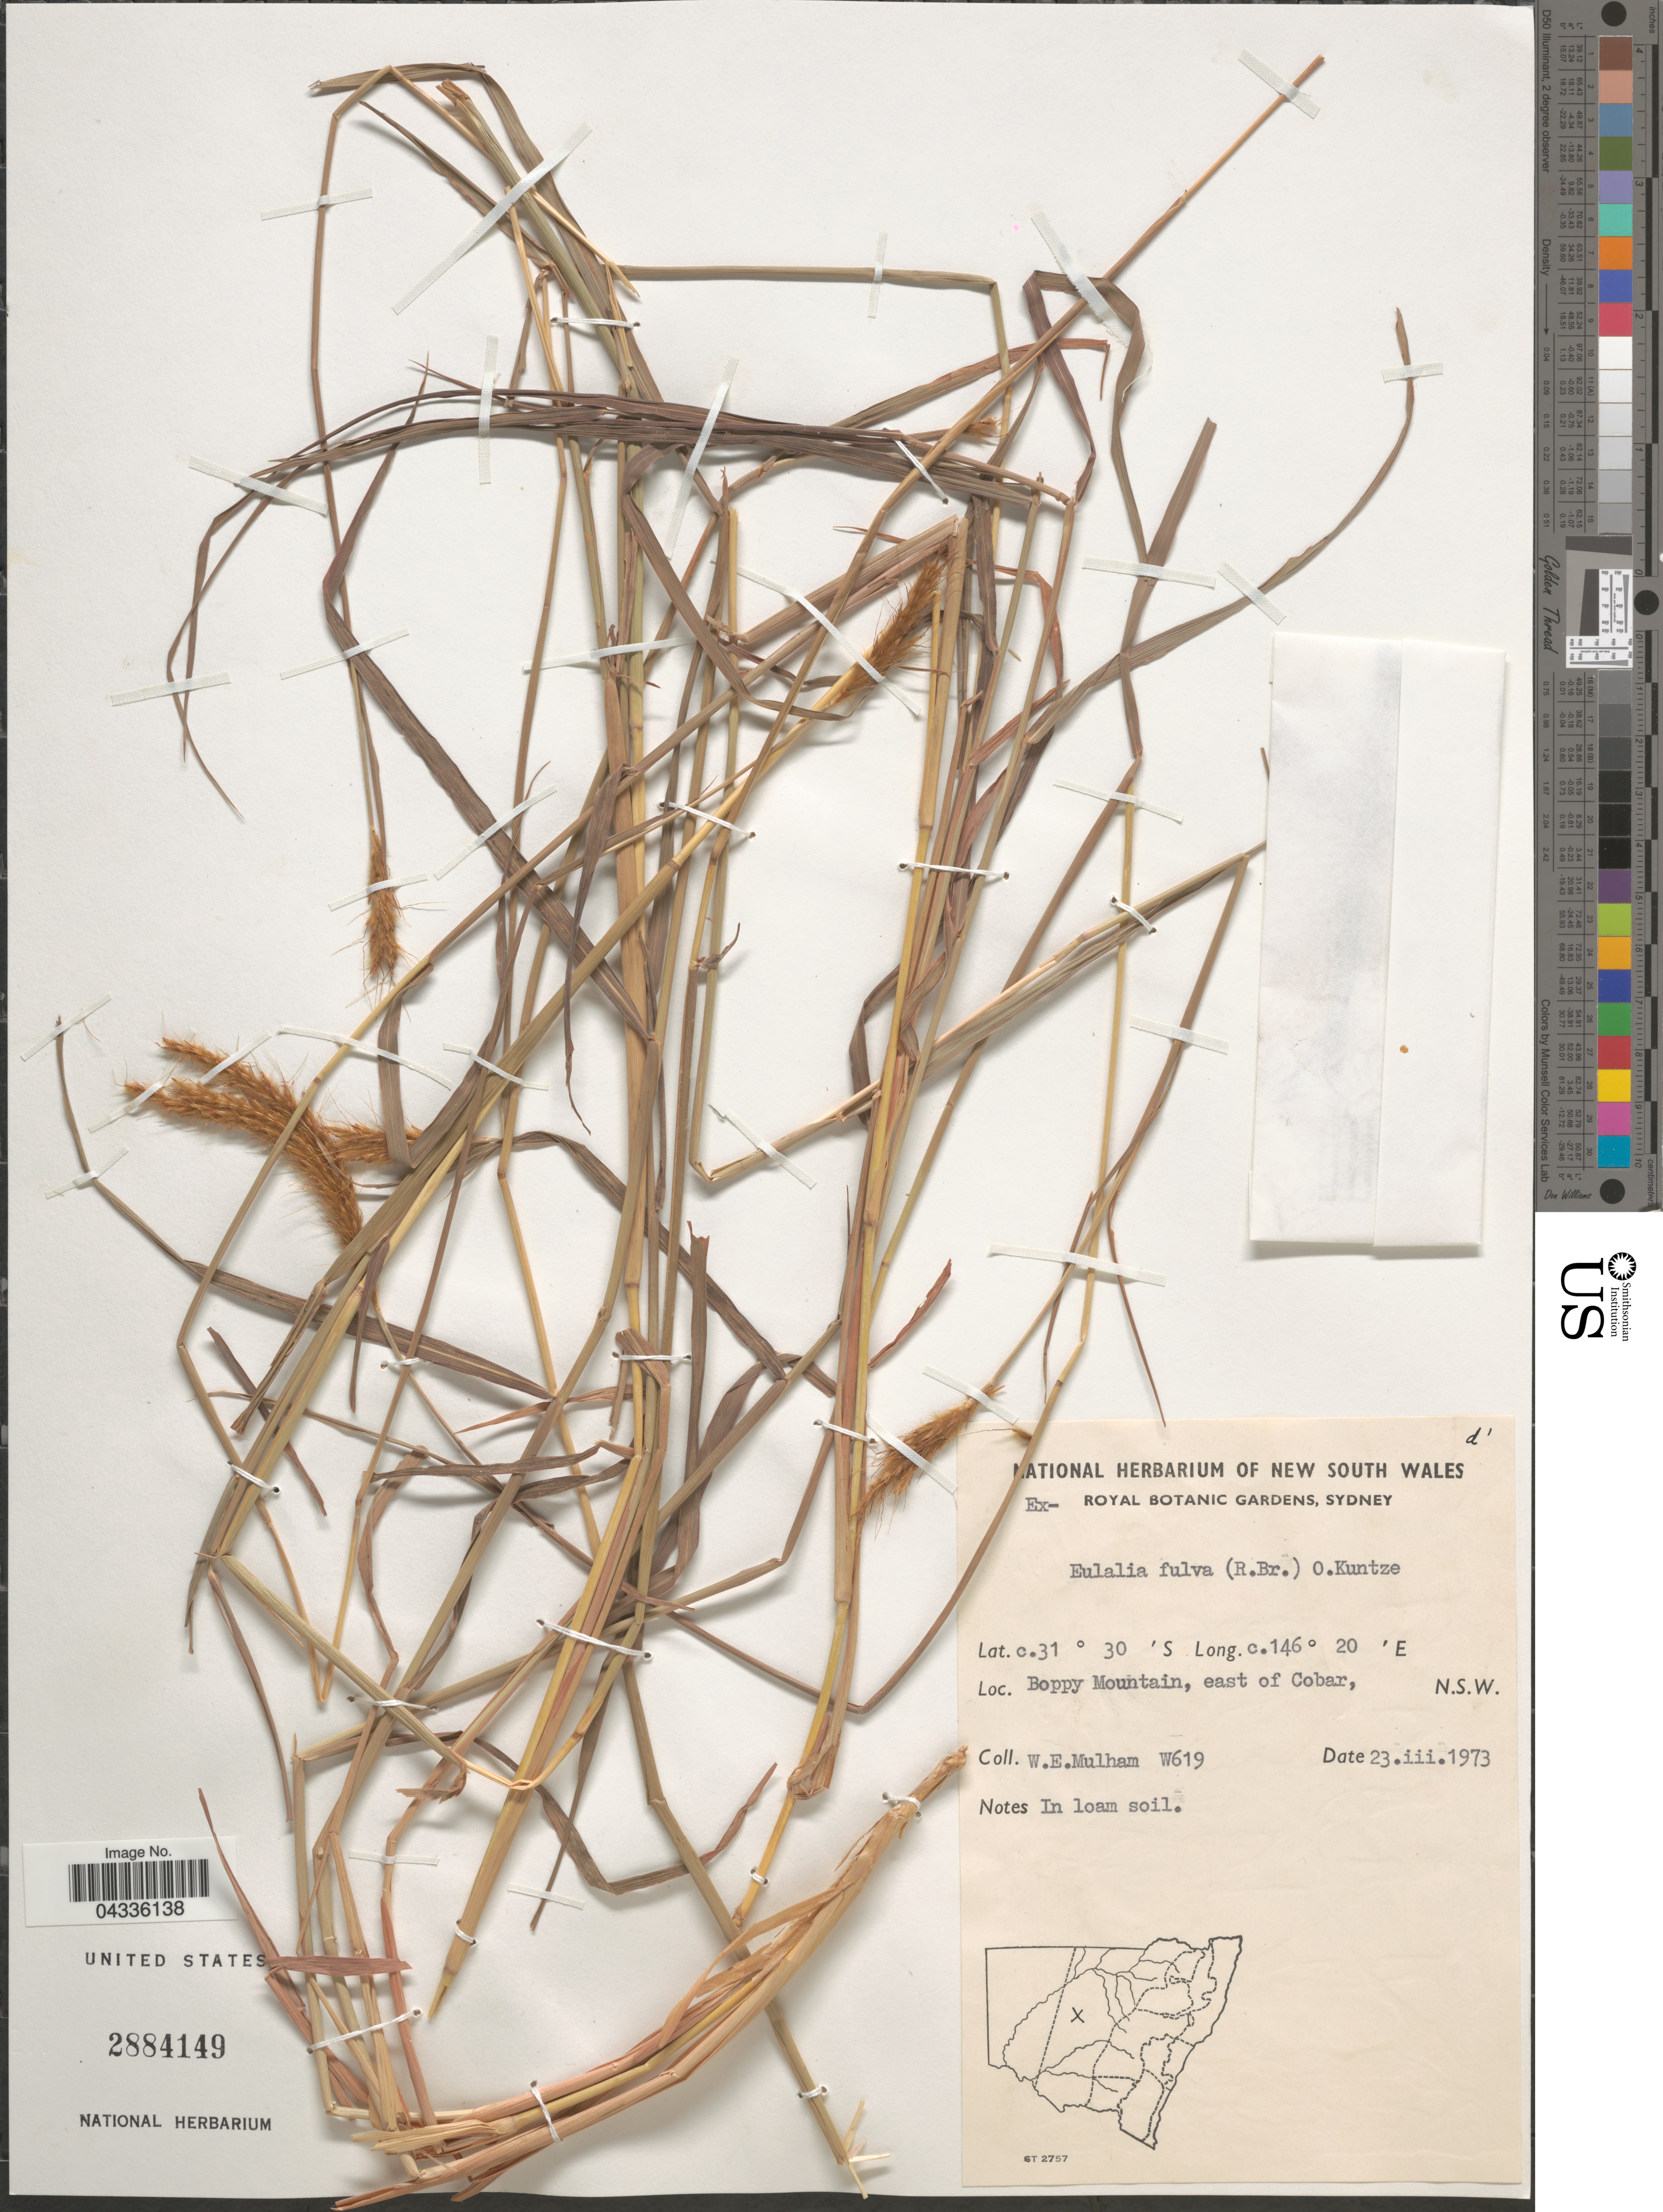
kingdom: Plantae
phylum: Tracheophyta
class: Liliopsida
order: Poales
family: Poaceae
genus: Eulalia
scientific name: Eulalia aurea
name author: (Bory) Kunth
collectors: W. Mulham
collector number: W619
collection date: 1973-03-23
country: Australia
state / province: New South Wales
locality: Boppy Mountain, east of Cobar.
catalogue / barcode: US 2884149